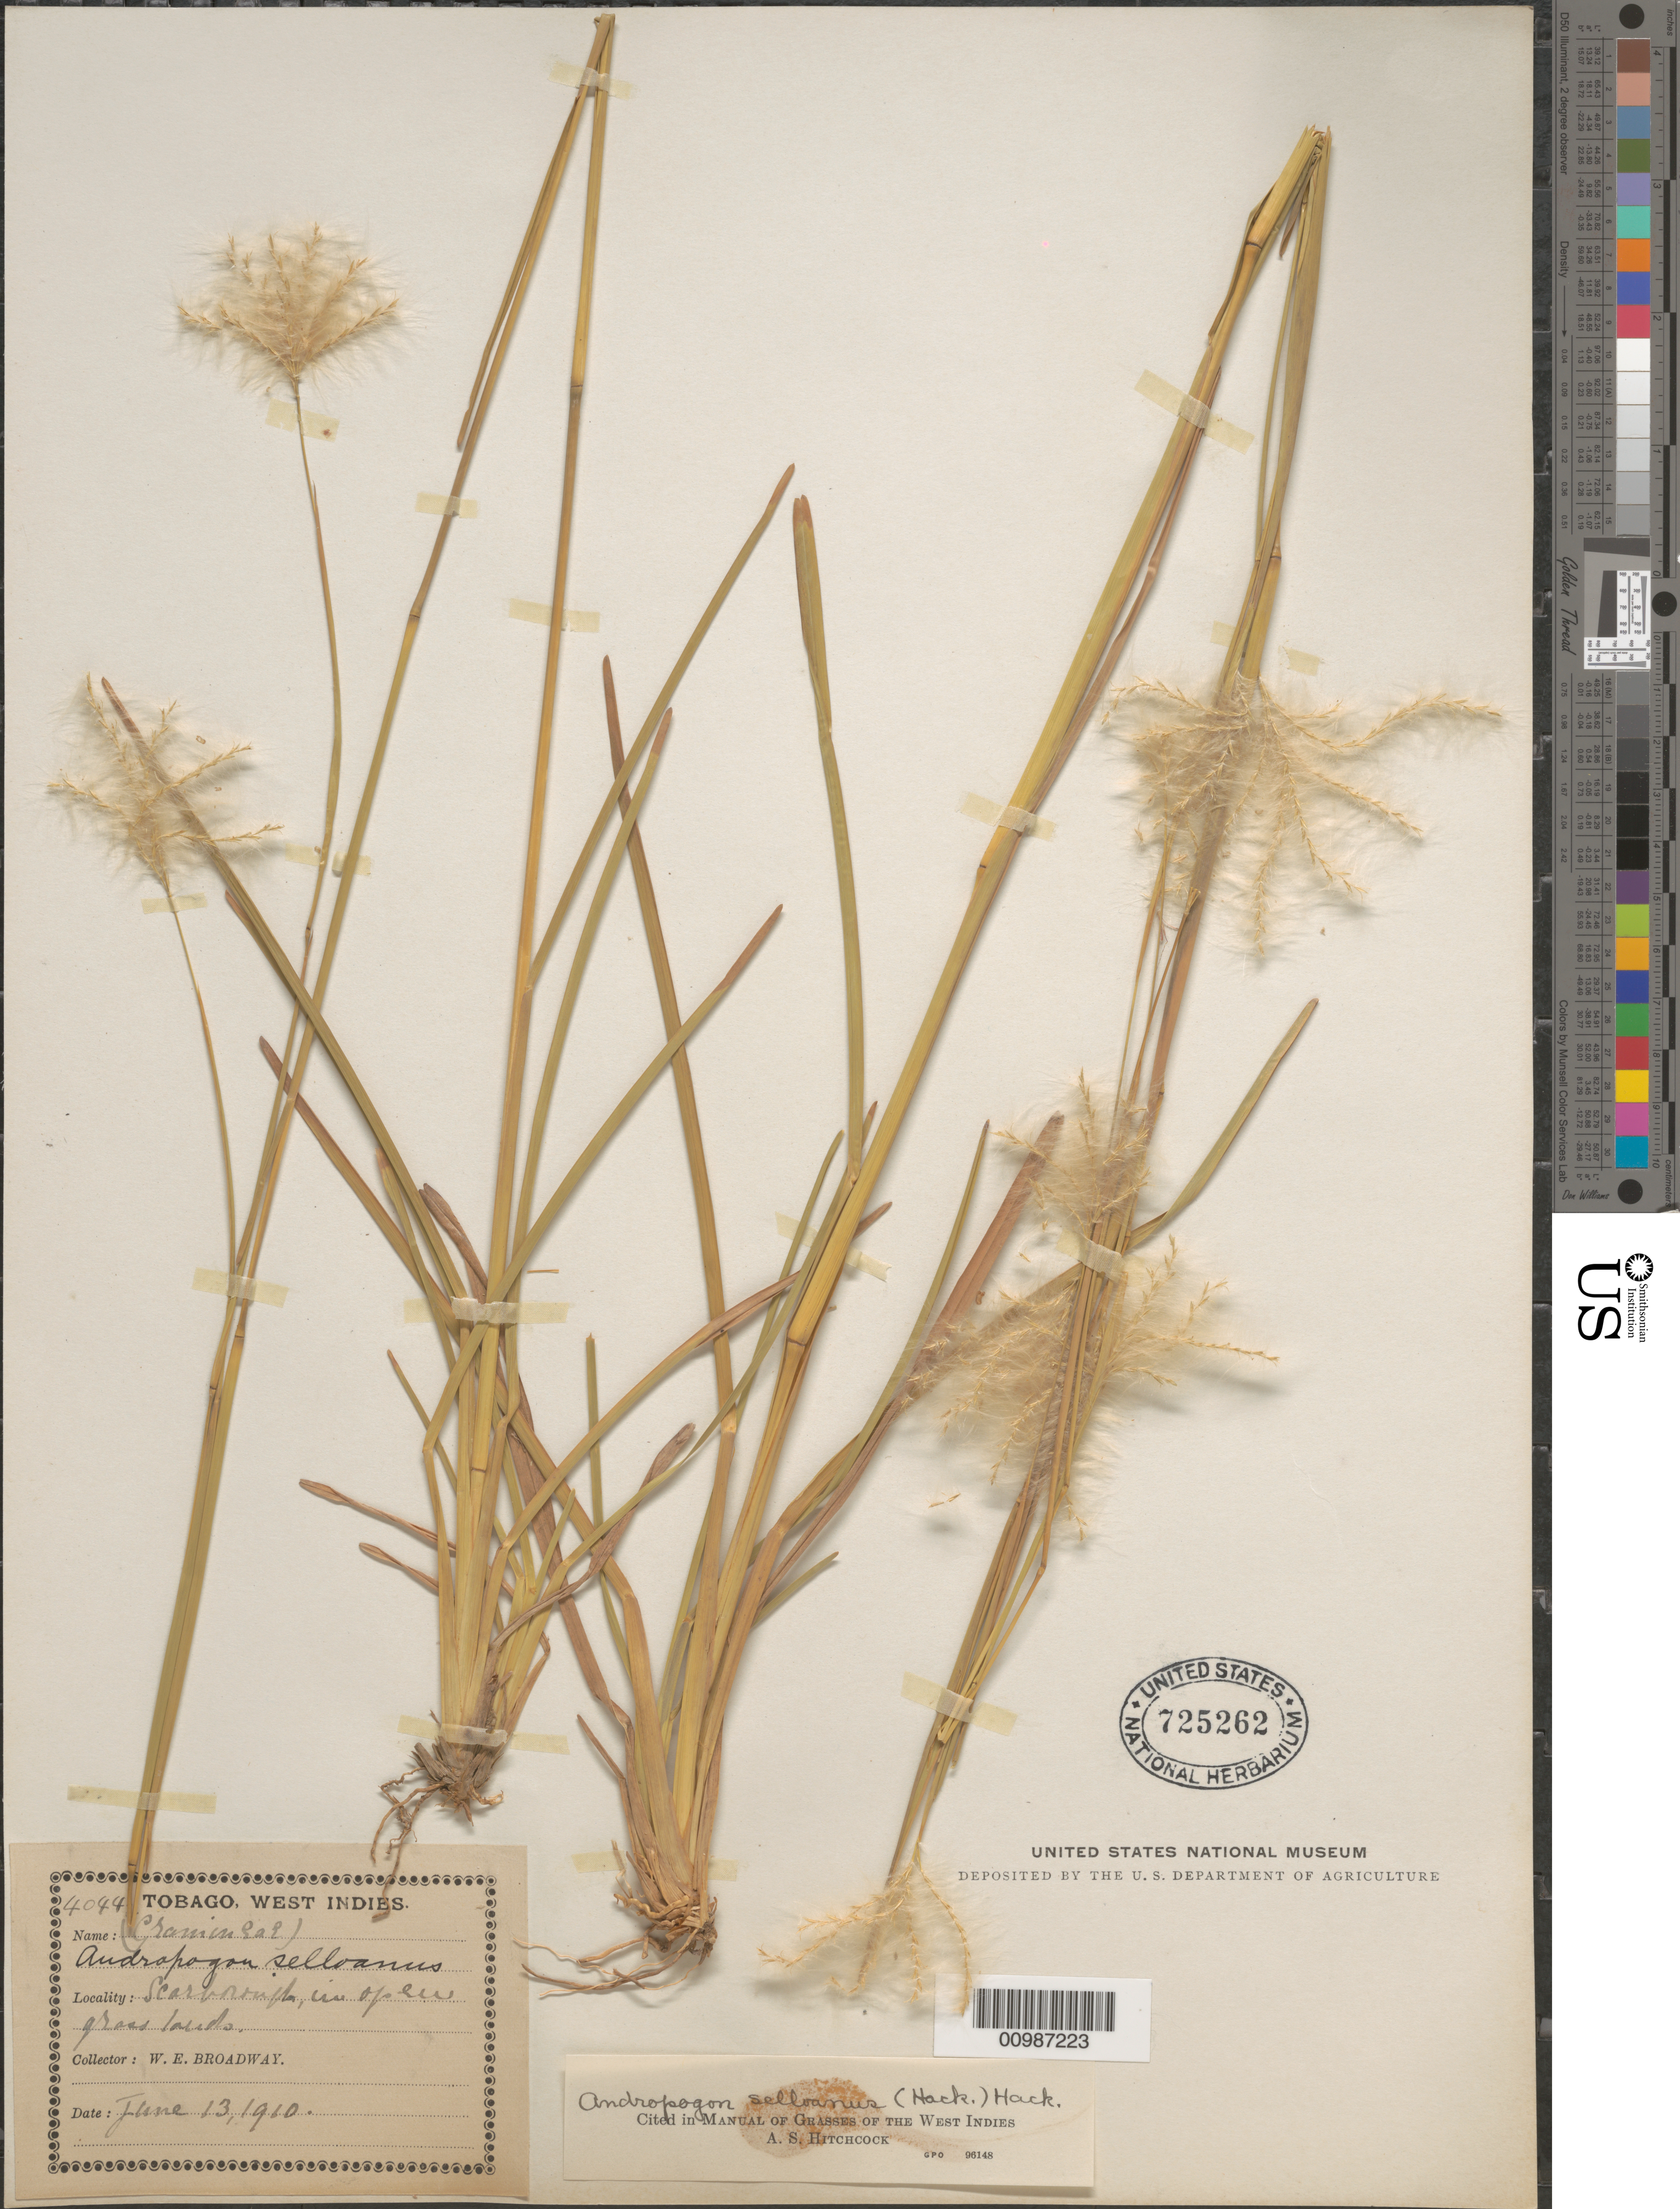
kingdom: Plantae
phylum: Tracheophyta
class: Liliopsida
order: Poales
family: Poaceae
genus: Andropogon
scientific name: Andropogon selloanus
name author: (Hack.) Hack.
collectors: W. E. Broadway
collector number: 4044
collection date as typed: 13 Jun 1910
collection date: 1910-06-13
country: Trinidad and Tobago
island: Tobago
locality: Scarborough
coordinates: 0 N, 0 E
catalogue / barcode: US 725262